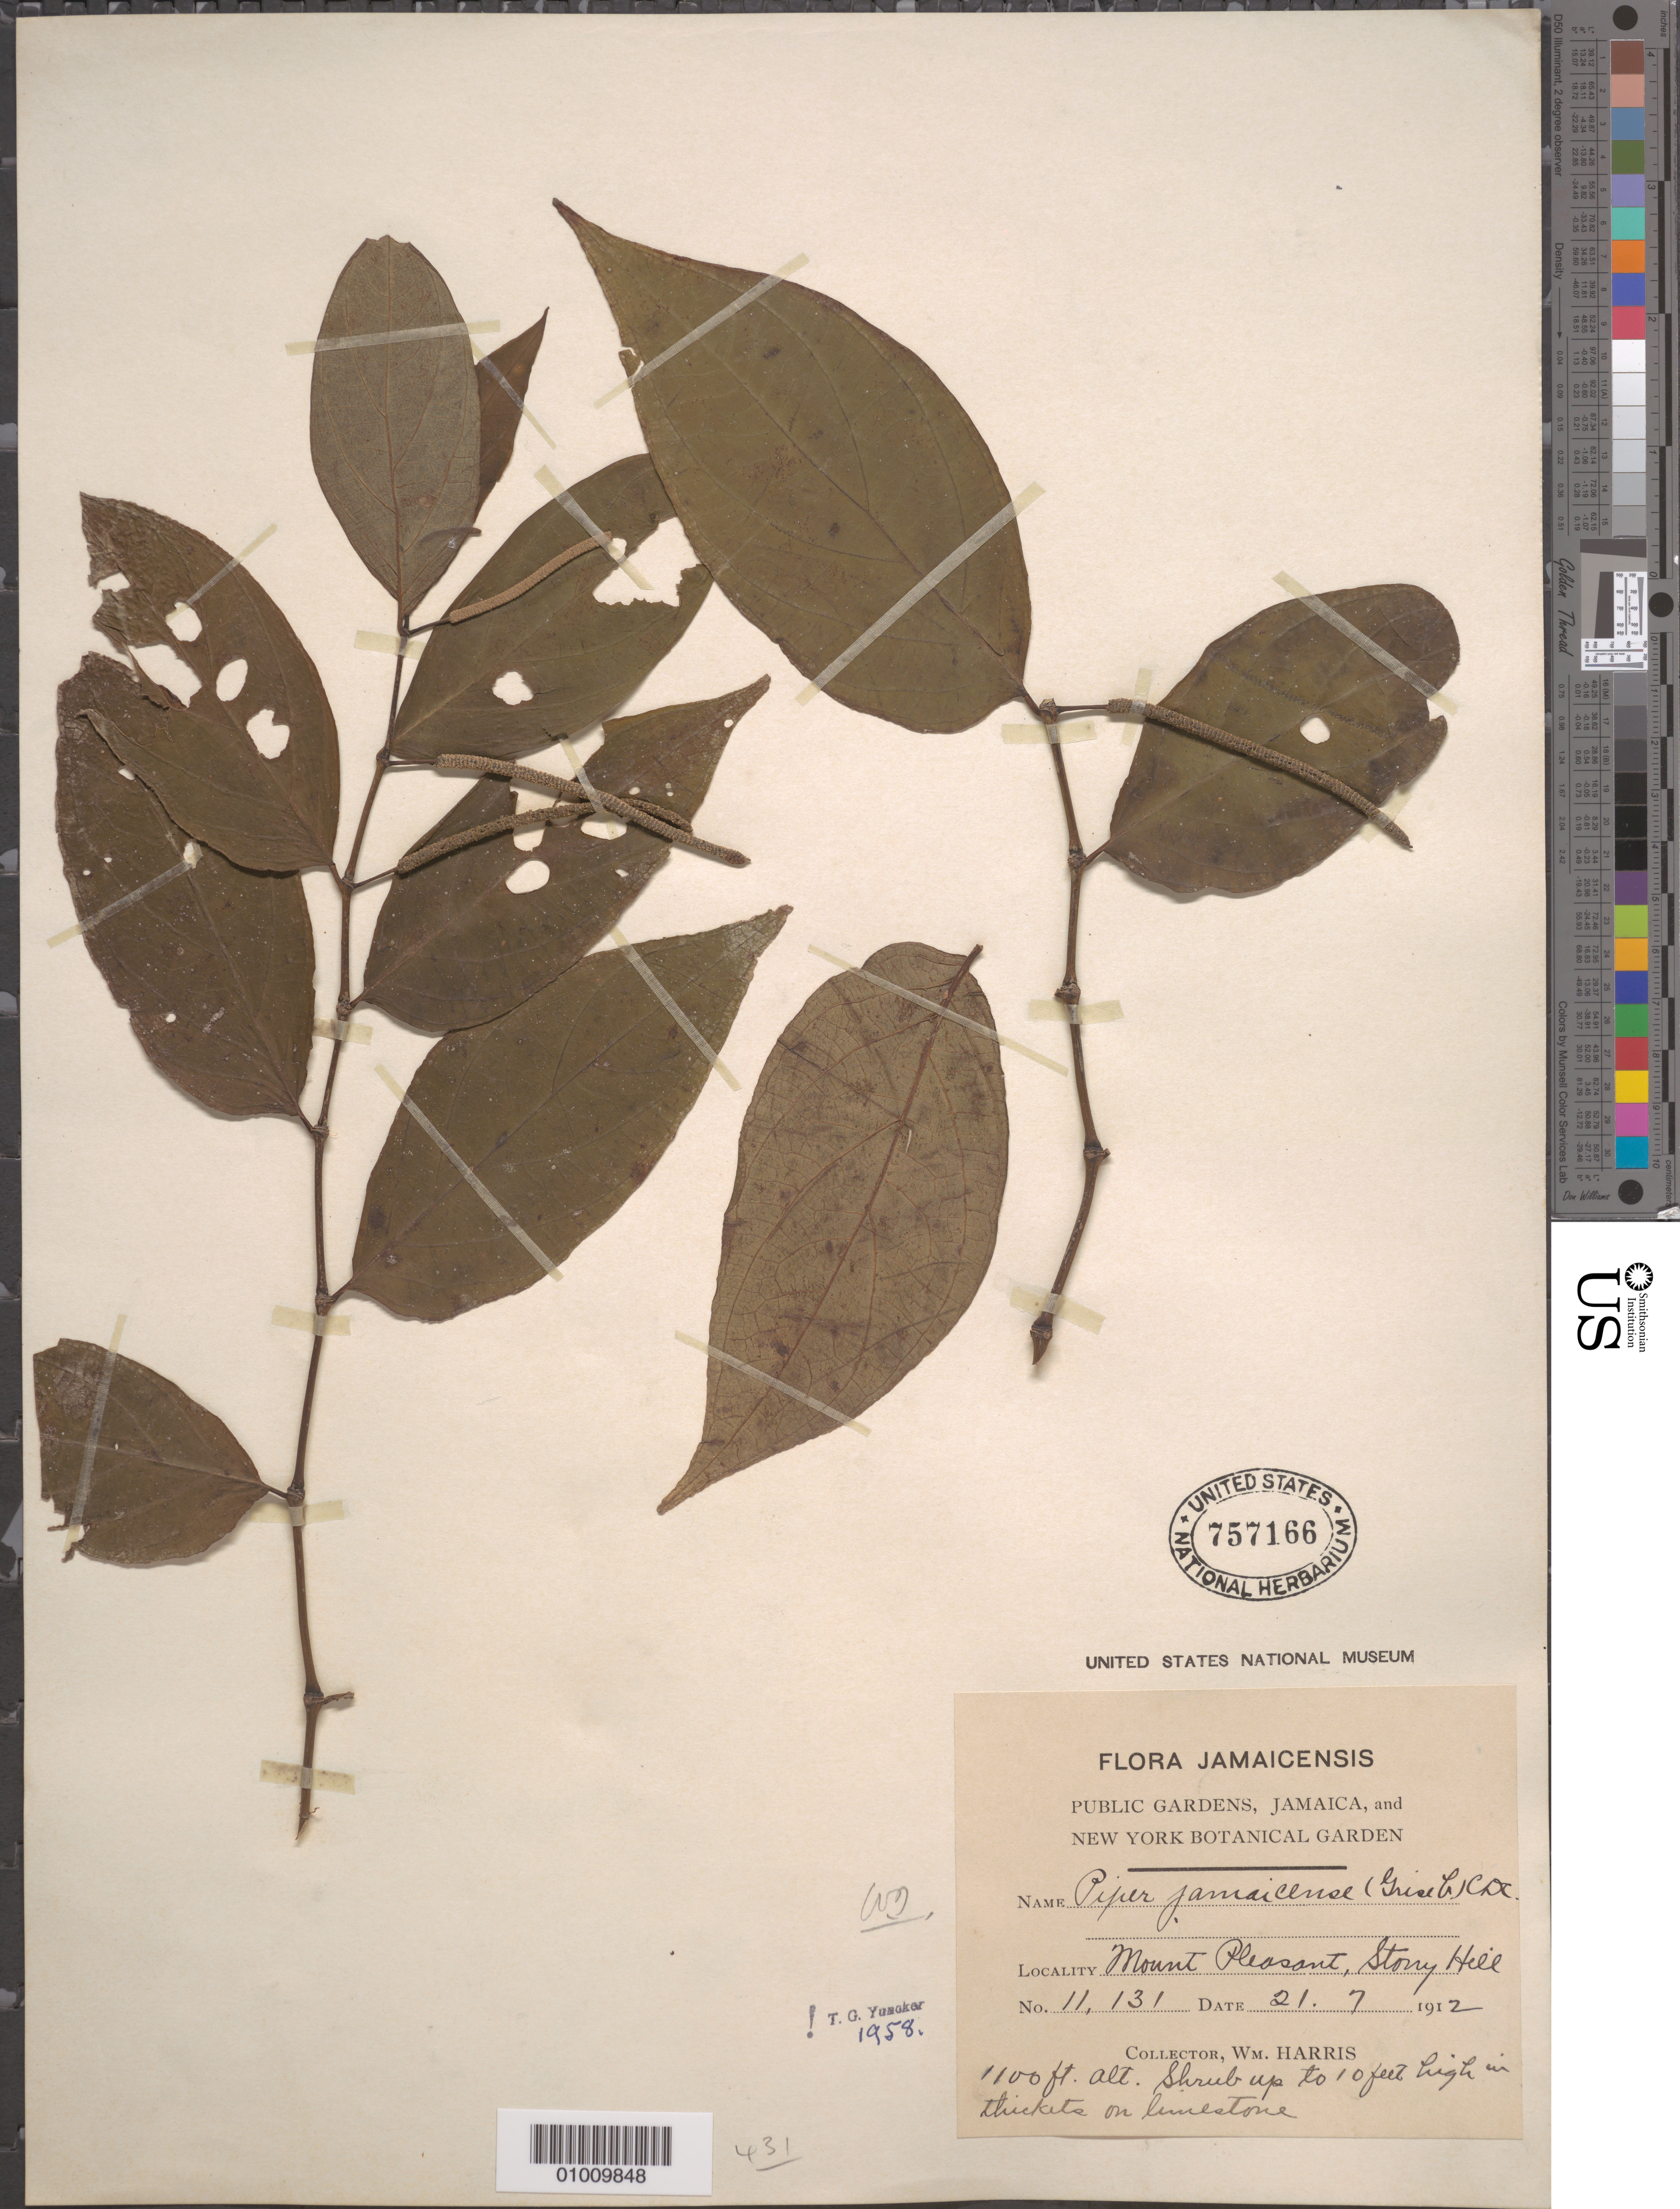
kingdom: Plantae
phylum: Tracheophyta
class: Magnoliopsida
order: Piperales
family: Piperaceae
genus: Piper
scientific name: Piper jamaicense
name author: C. DC.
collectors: W. Harris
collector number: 11131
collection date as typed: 21 Jul 1912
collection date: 1912-07-21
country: Jamaica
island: Jamaica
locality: Mount Pleasant, Stony Hill.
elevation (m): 335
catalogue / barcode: US 757166